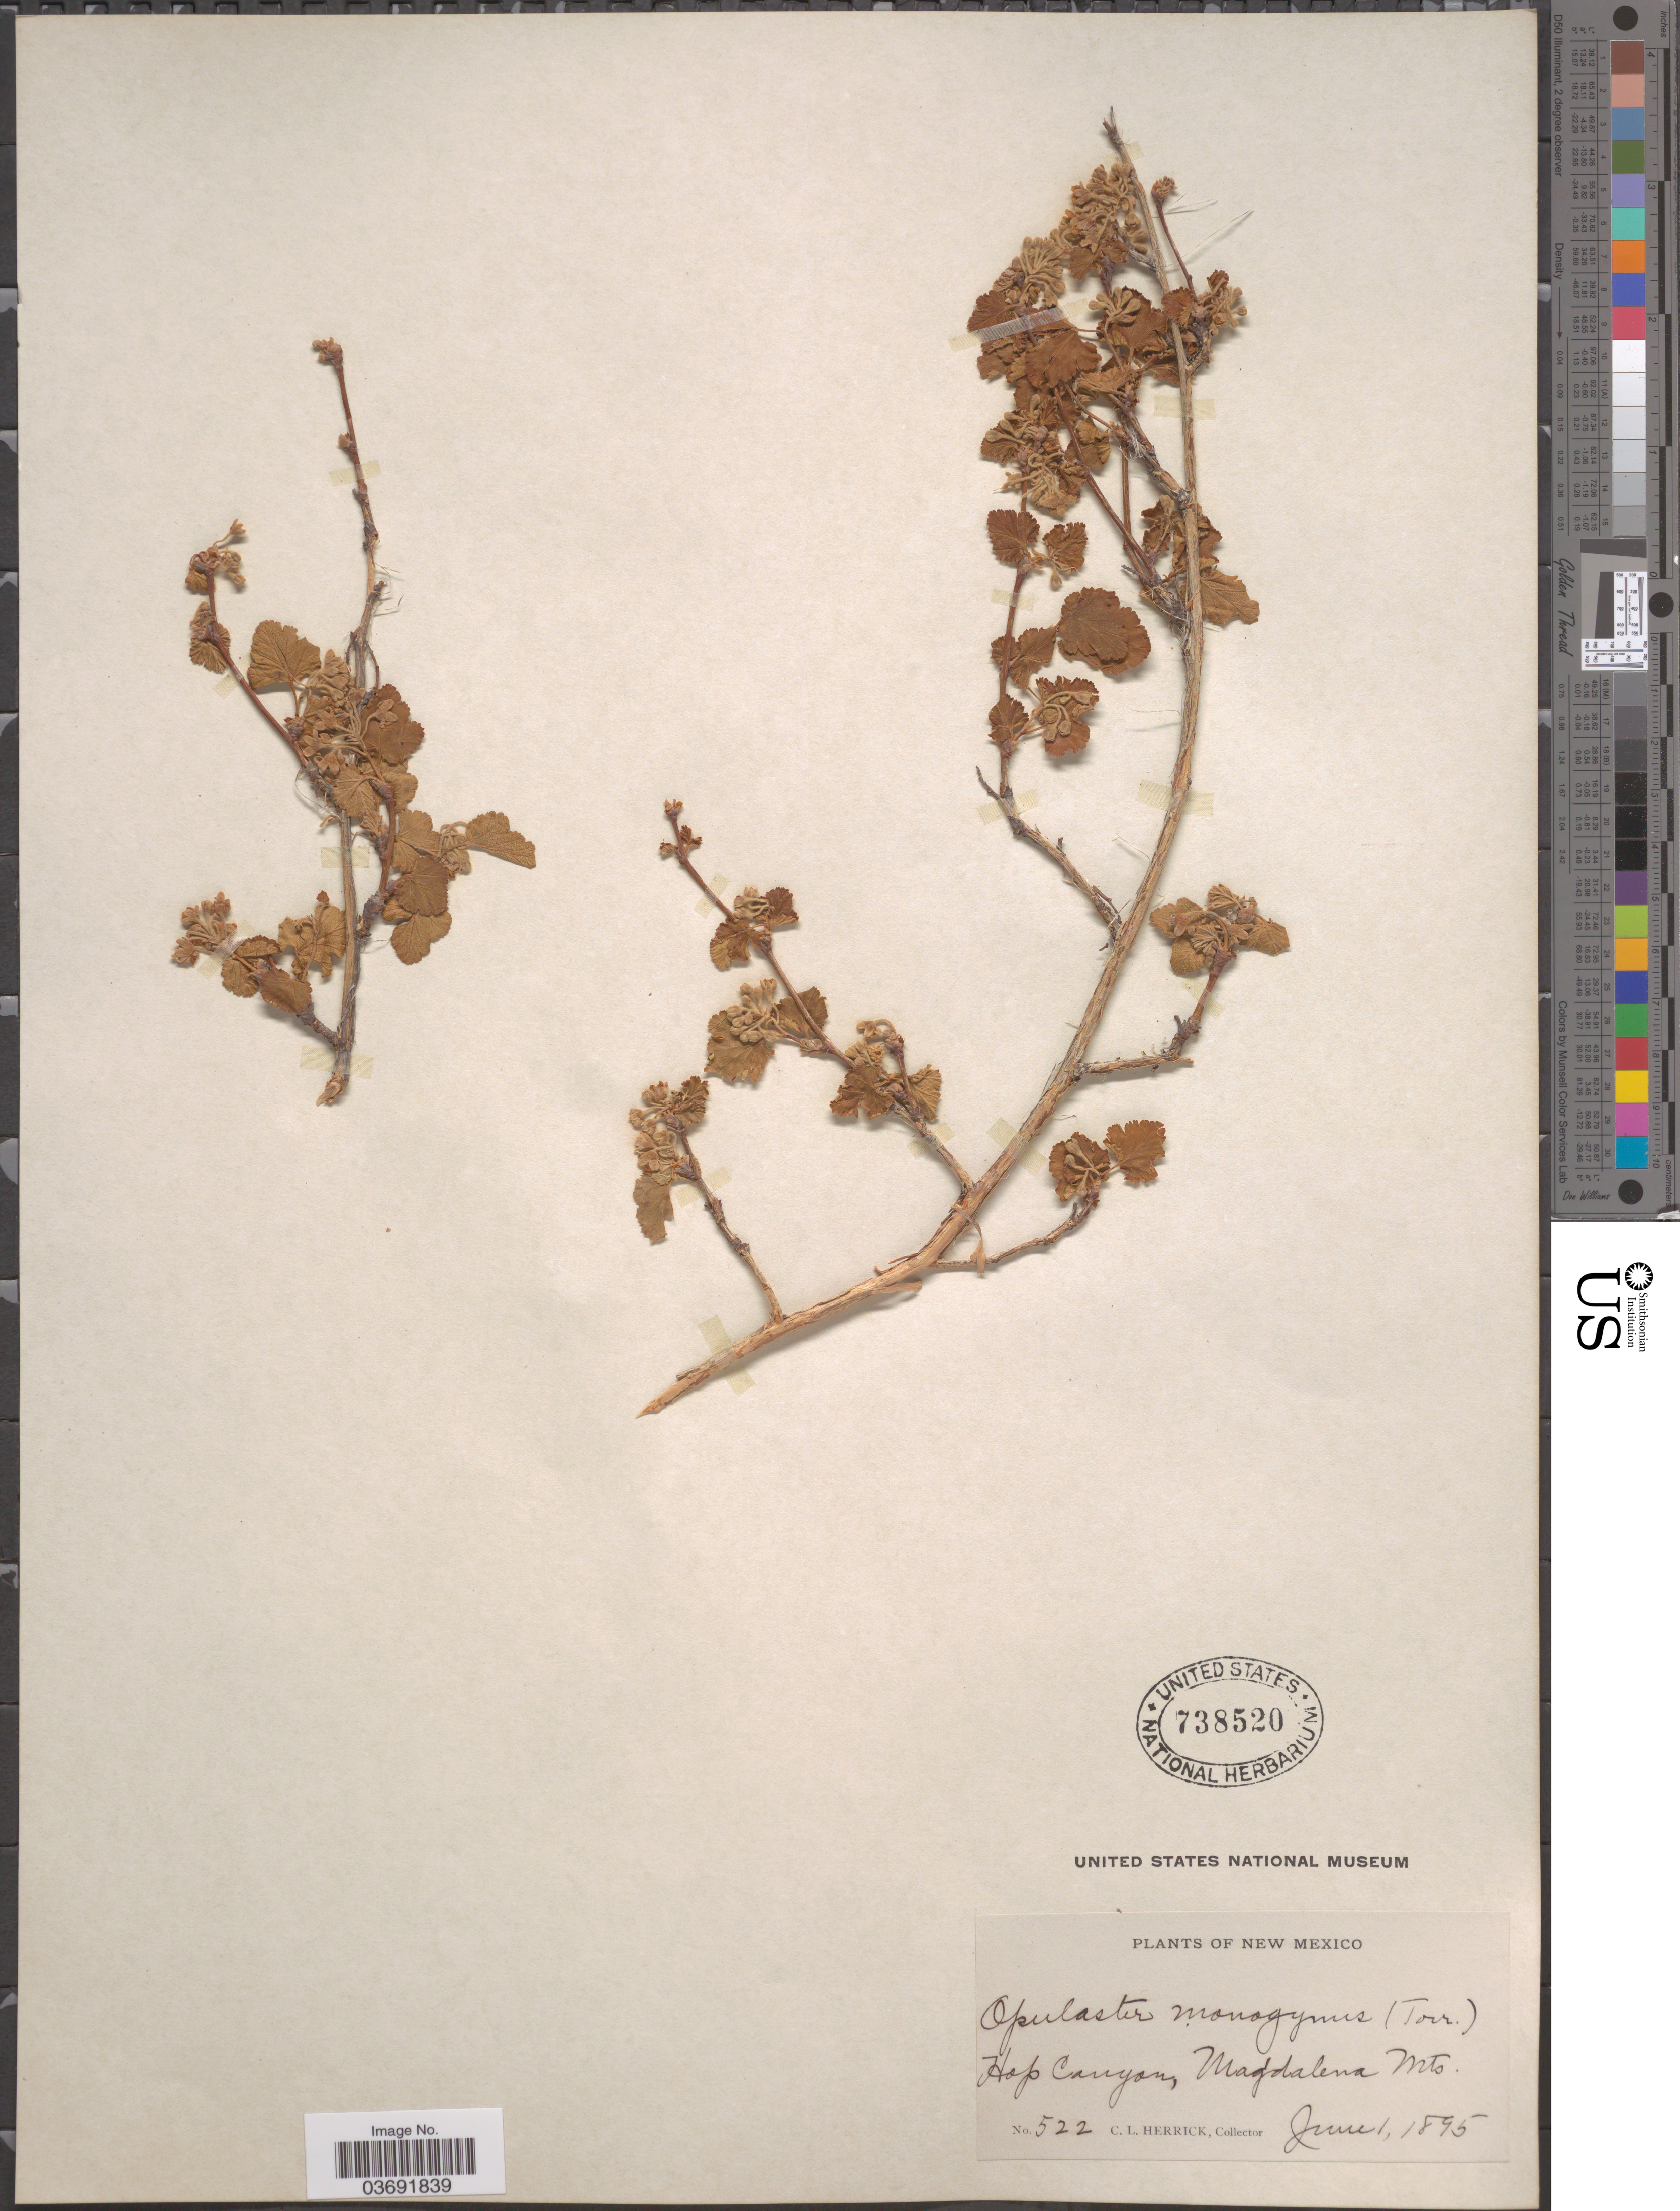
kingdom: Plantae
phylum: Tracheophyta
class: Magnoliopsida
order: Rosales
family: Rosaceae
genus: Physocarpus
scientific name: Physocarpus monogynus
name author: (Torr.) J.M. Coult.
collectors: C. Herrick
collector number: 522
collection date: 1895-06-01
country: United States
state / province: New Mexico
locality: Hop Canyon, Magdalena Mts.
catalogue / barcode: US 738520